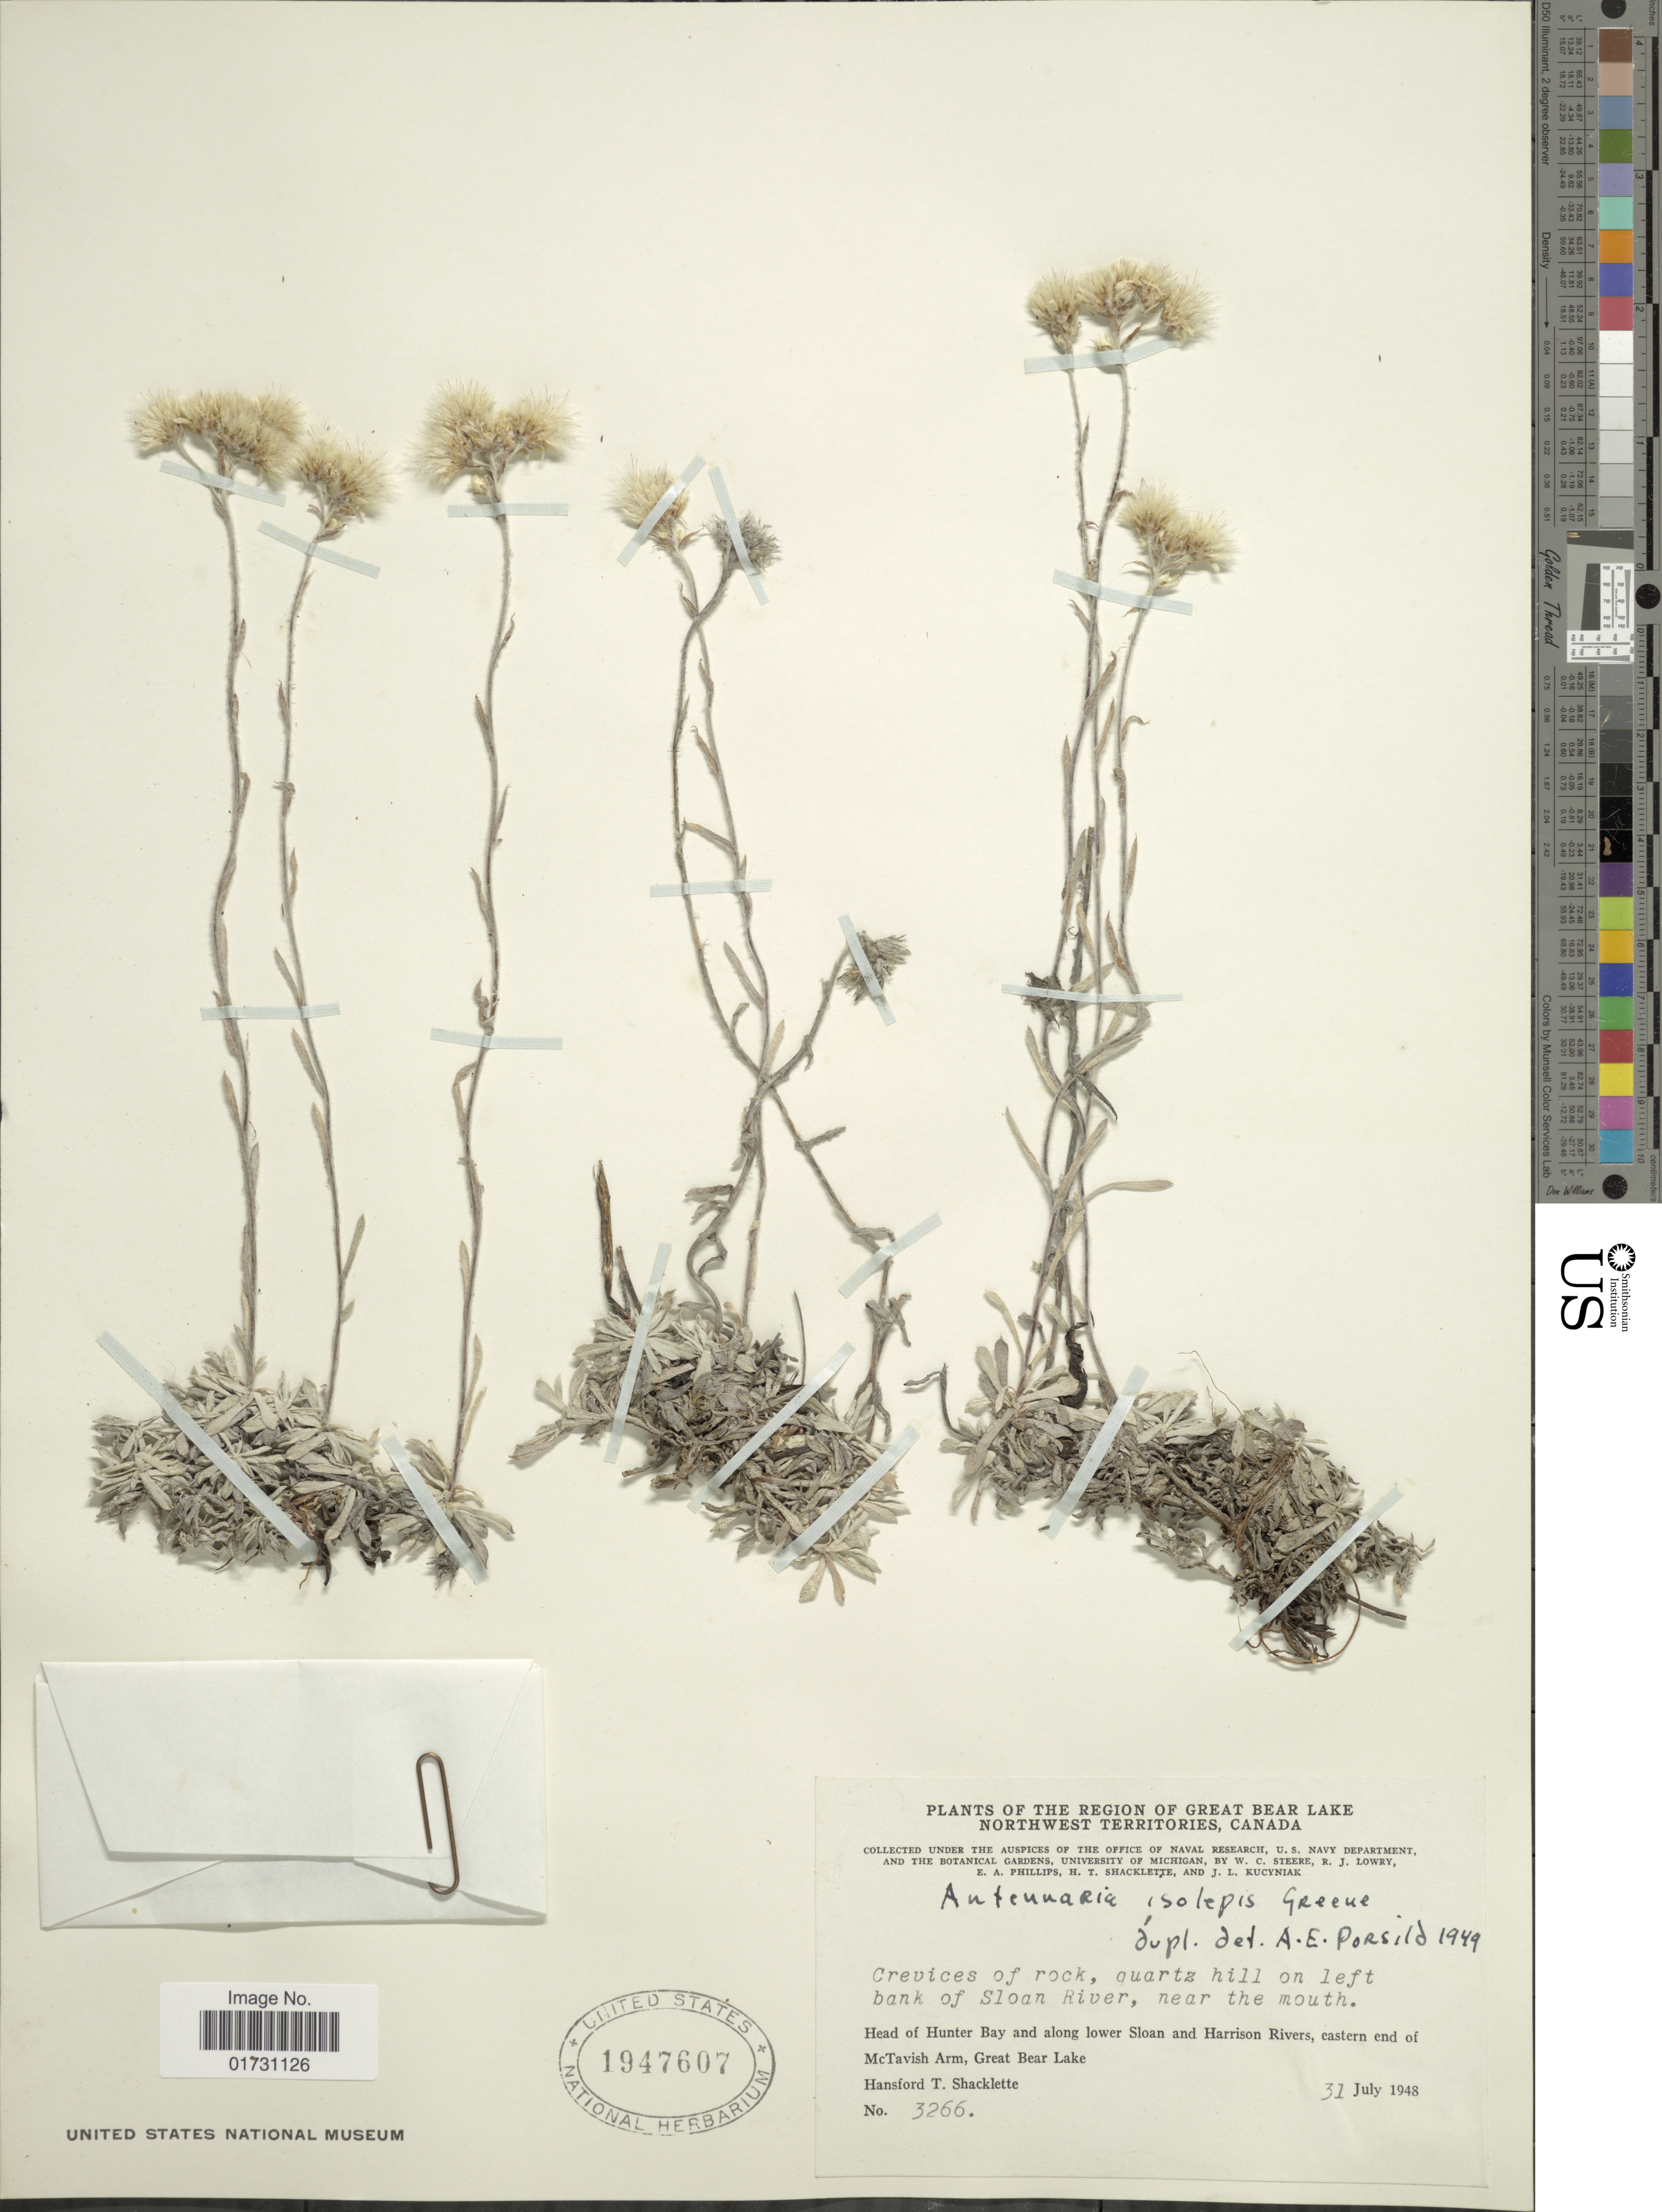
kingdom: Plantae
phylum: Tracheophyta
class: Magnoliopsida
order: Asterales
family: Asteraceae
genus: Antennaria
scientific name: Antennaria isolepis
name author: Greene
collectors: H. Shacklette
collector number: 3266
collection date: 1948-07-31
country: Canada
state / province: Northwest Territories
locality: The Region of Great Bear Lake, Head of Hunter Bay and along lower Sloan and Harrison Rivers, eastern of McTavish Arm, Great Bear Lake, Quartz hill on left bank of Sloan River, near the mouth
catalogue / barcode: US 1947607